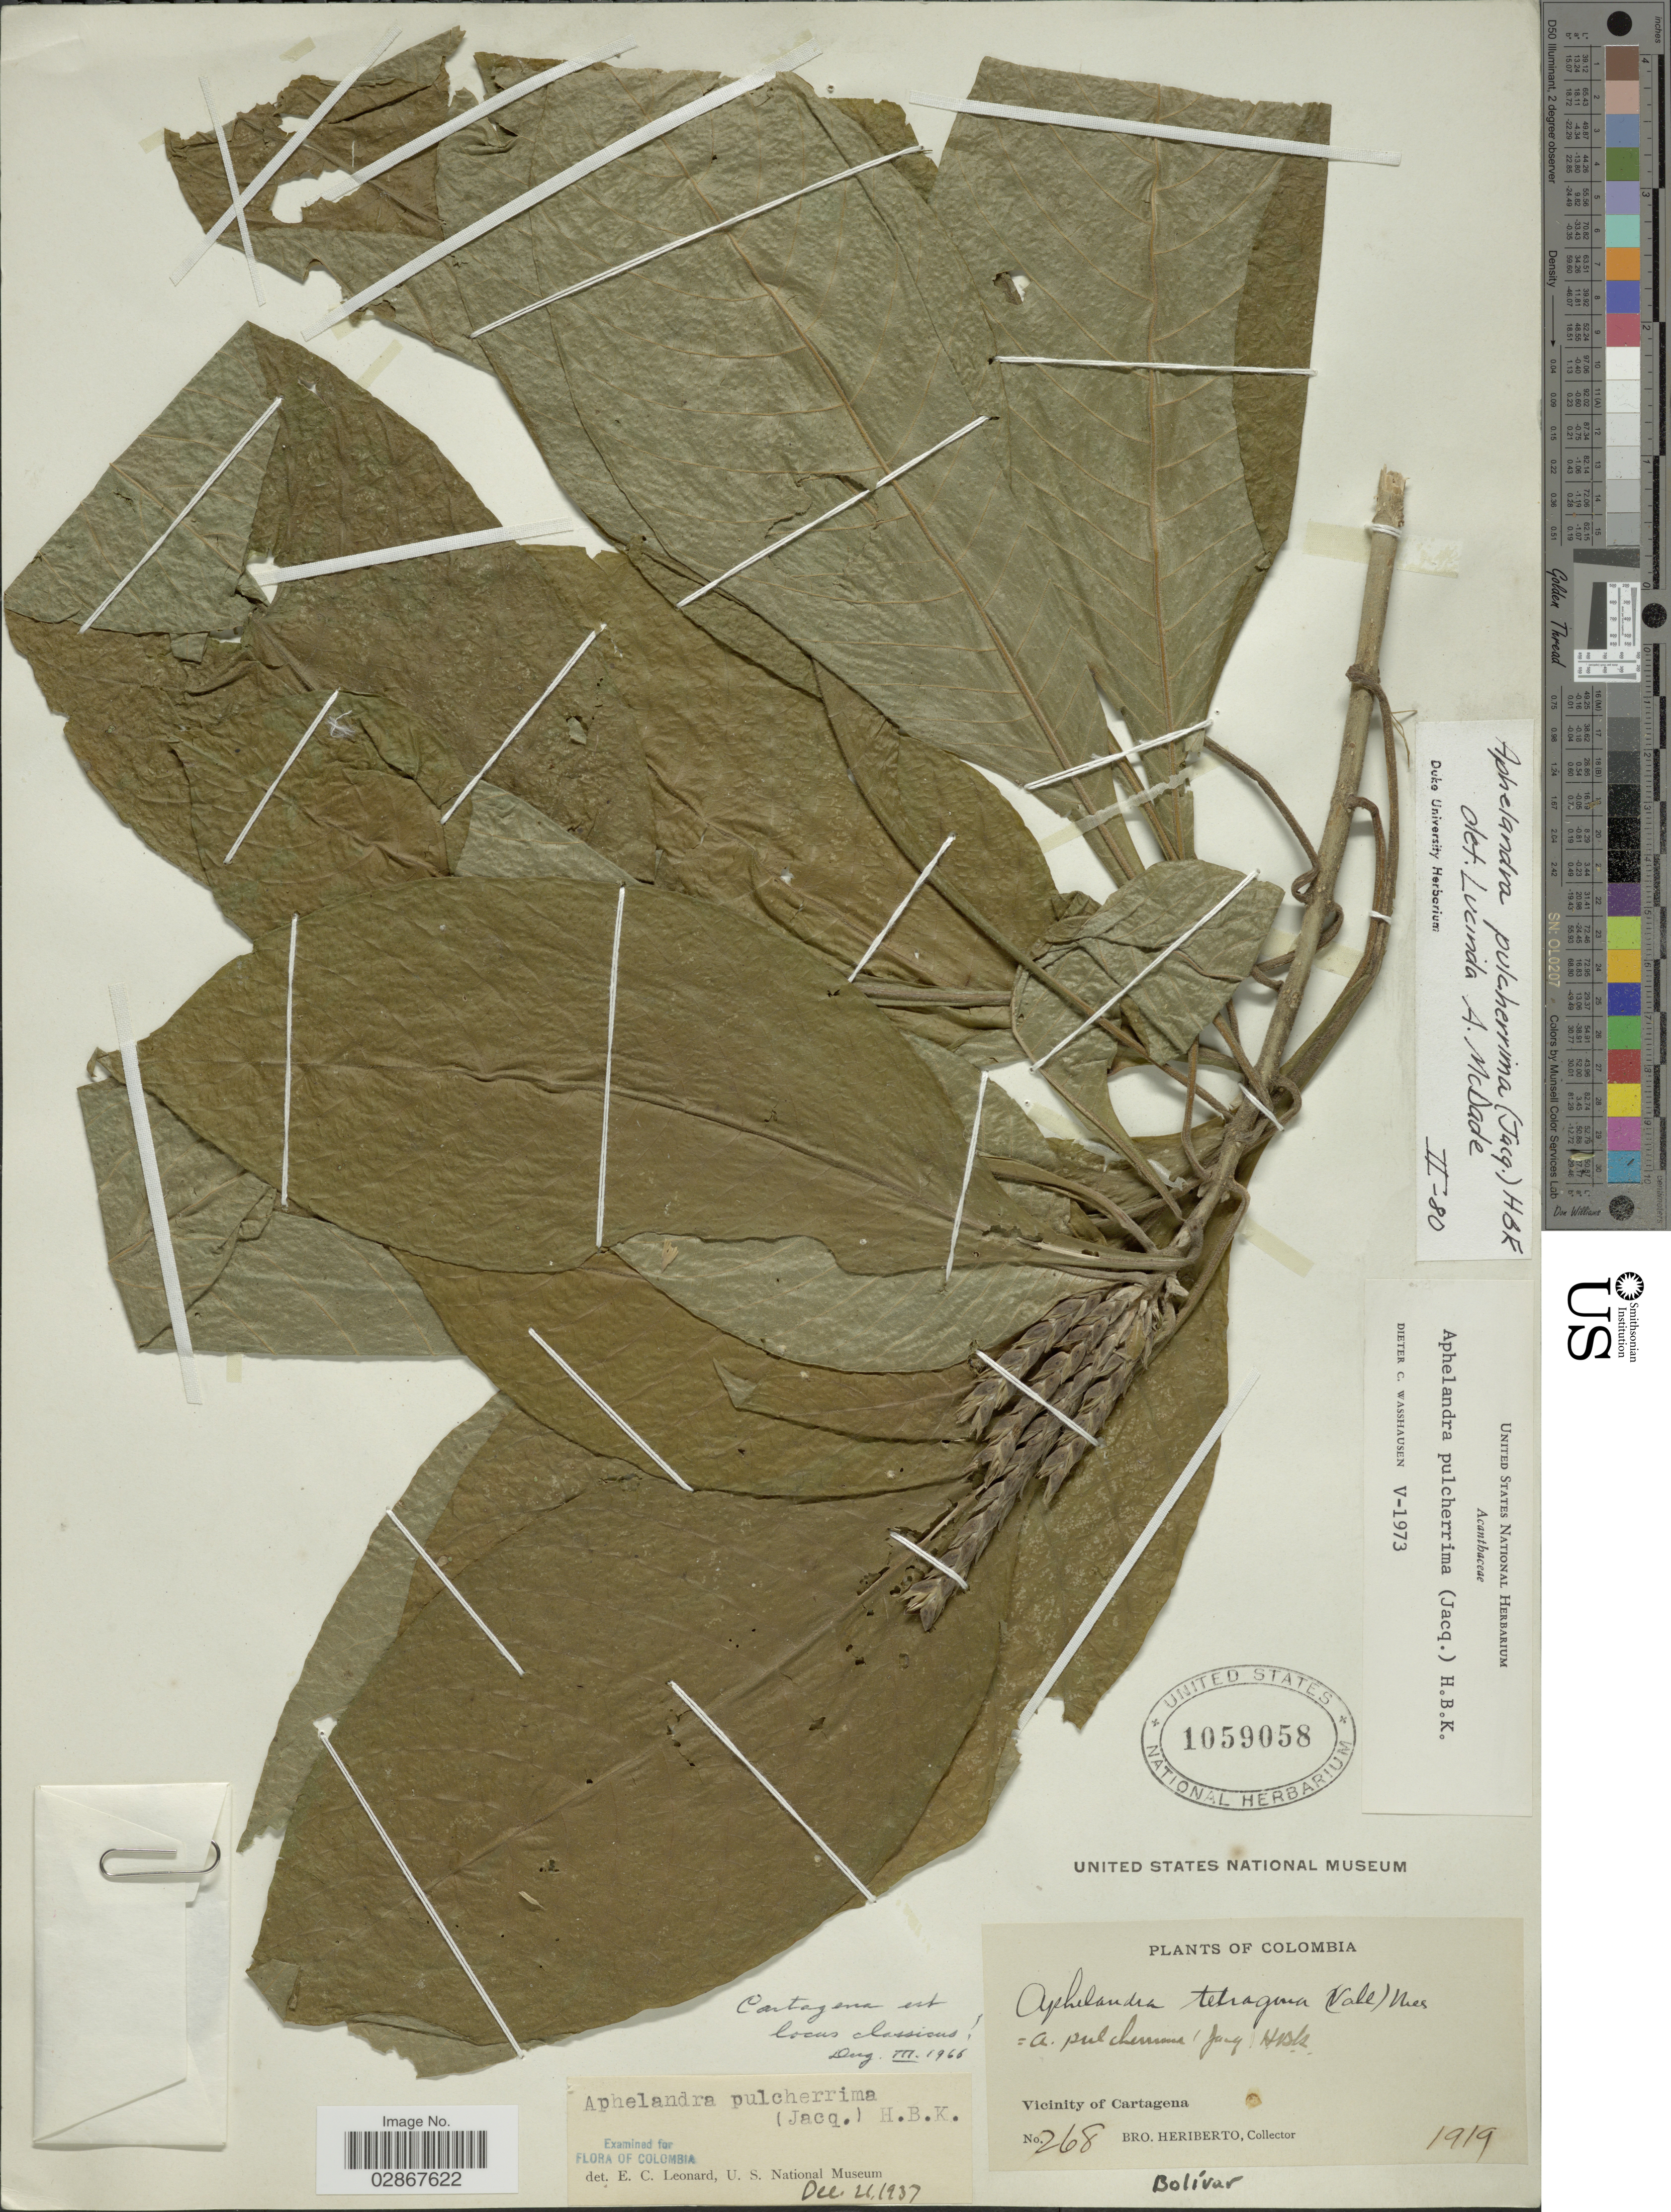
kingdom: Plantae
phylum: Tracheophyta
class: Magnoliopsida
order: Lamiales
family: Acanthaceae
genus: Aphelandra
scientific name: Aphelandra pulcherrima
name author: (Jacq.) Kunth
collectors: B. Heriberto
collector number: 268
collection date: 1919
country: Colombia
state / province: Bolívar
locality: Vicinity of Cartagena.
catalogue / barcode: US 1059058